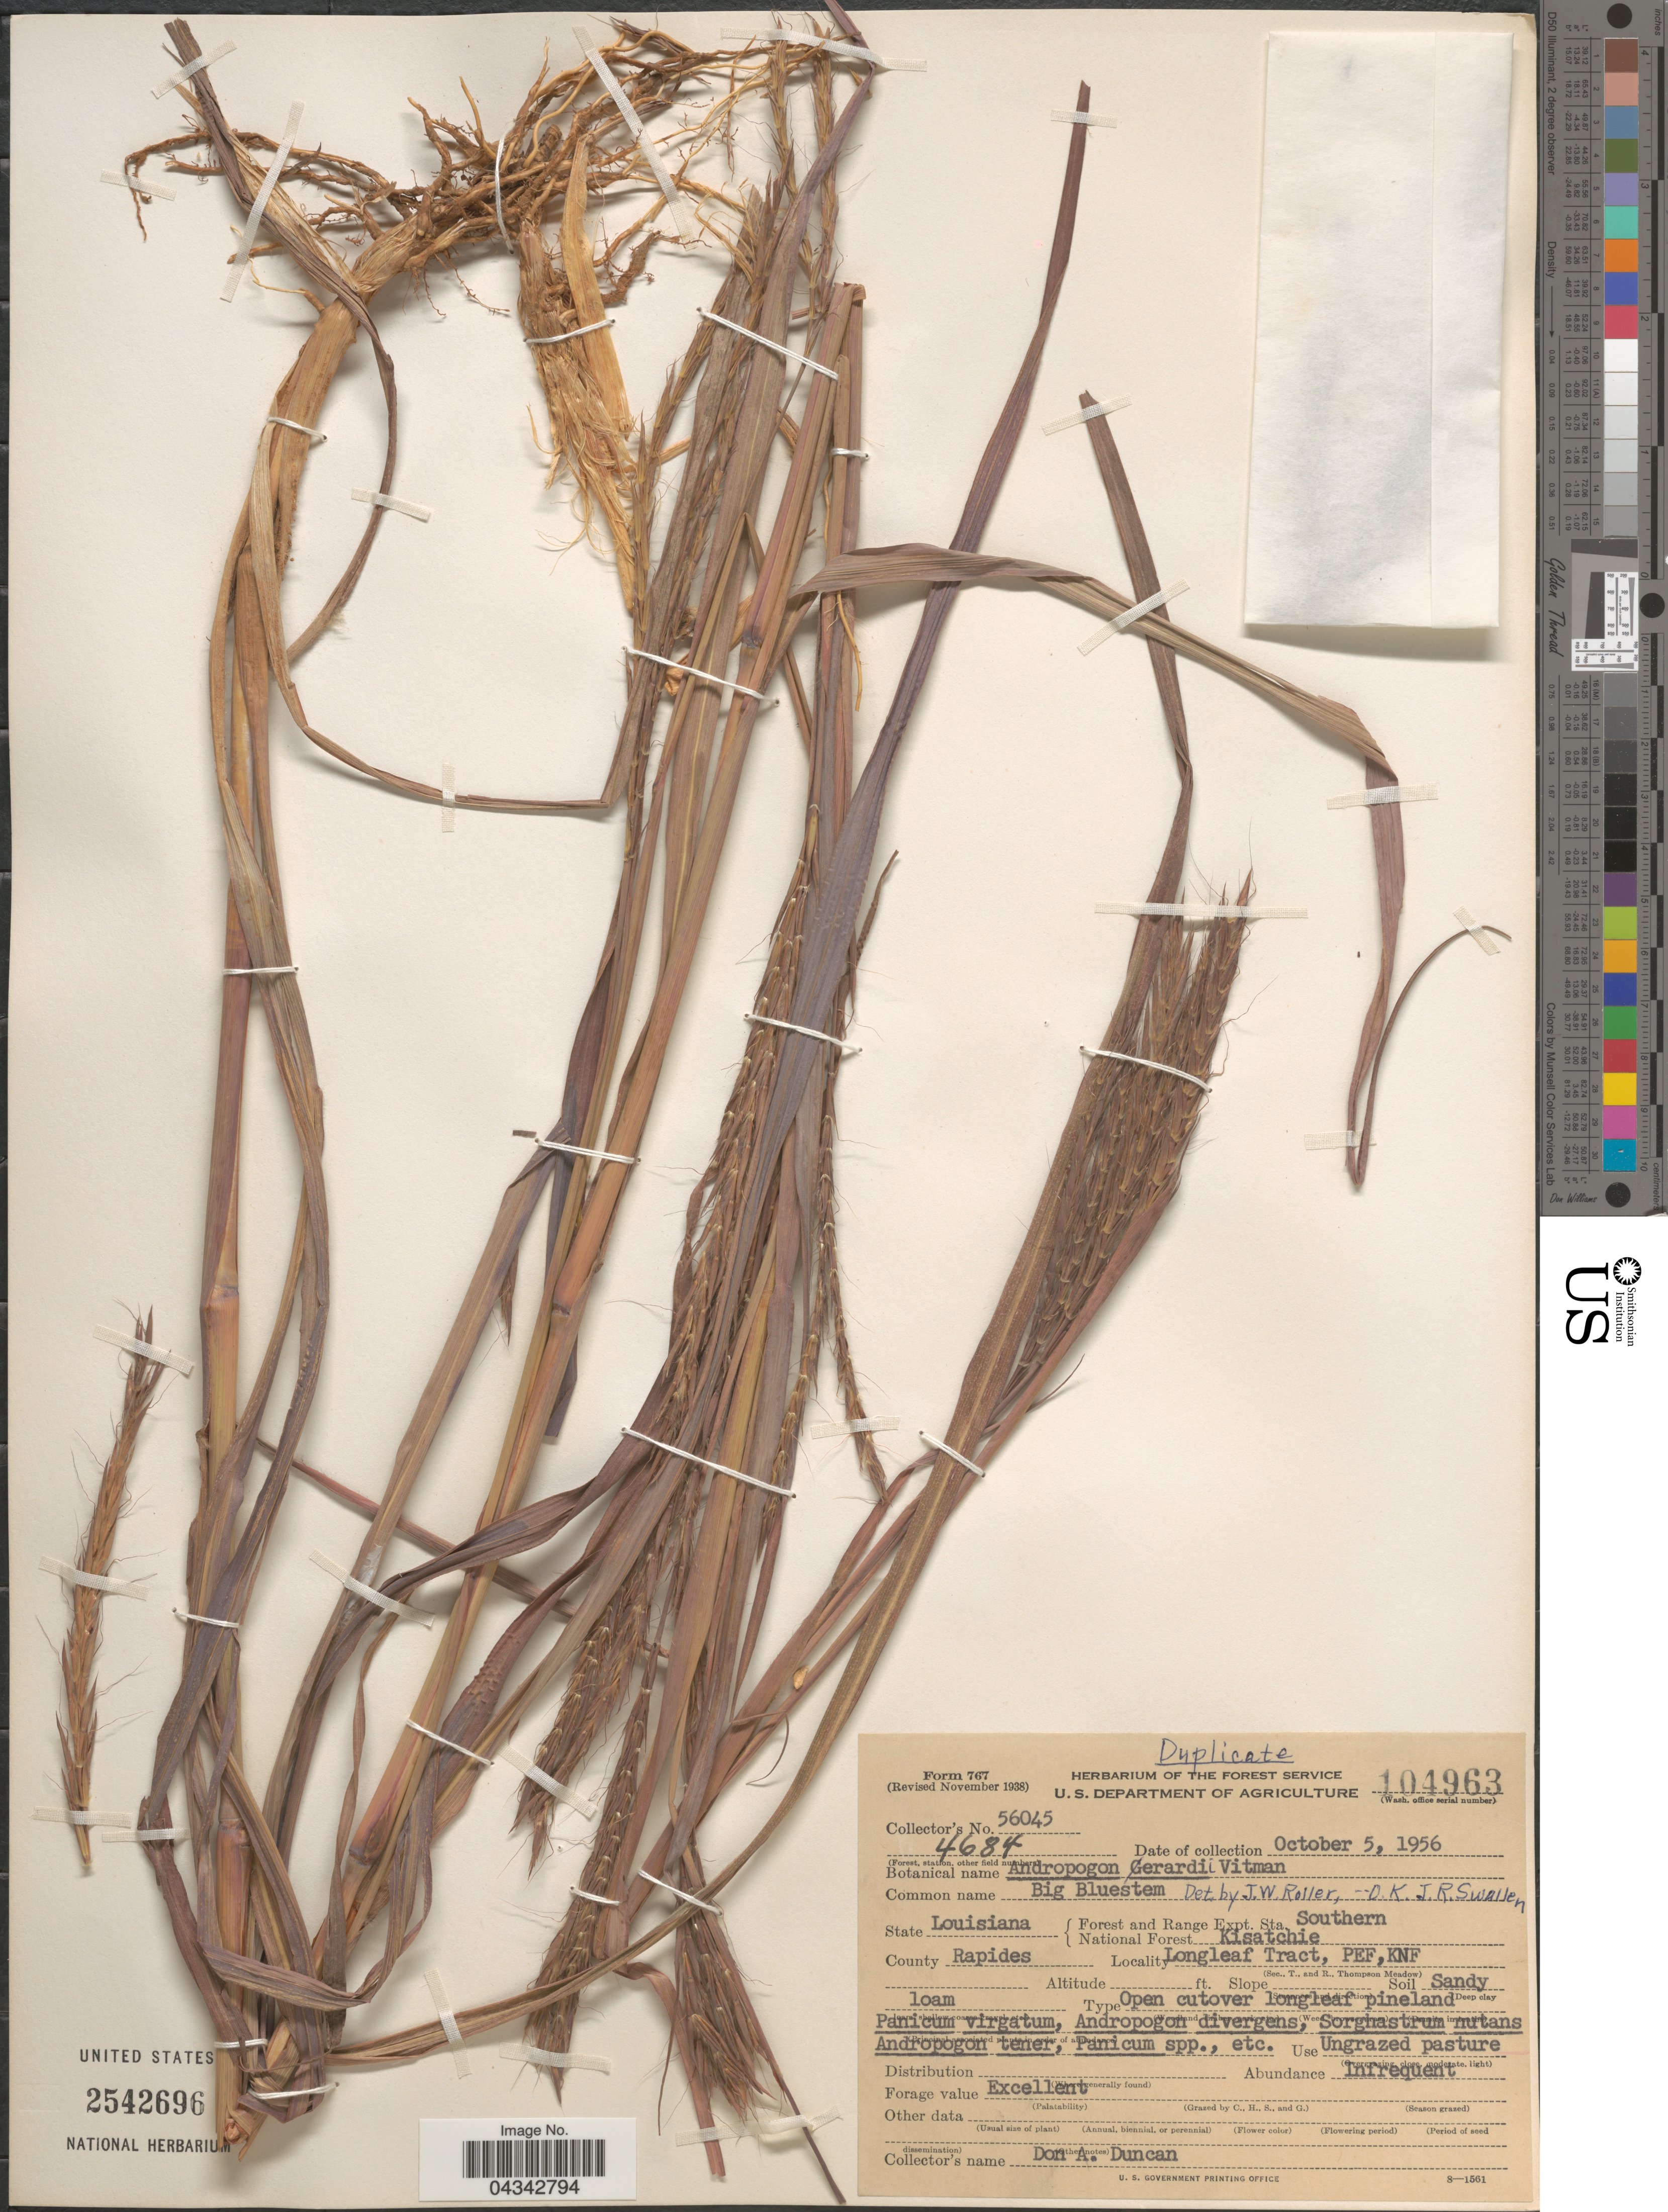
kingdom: Plantae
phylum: Tracheophyta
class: Liliopsida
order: Poales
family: Poaceae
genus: Andropogon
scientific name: Andropogon gerardii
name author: Vitman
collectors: D. Duncan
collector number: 56045/4684?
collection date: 1956-10-05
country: United States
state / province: Louisiana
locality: Forest and Range Expt. Sta. Southern National Forest Kisatchie. County Rapides. Longleaf Tract, PEF, KNF.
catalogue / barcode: US 2542696